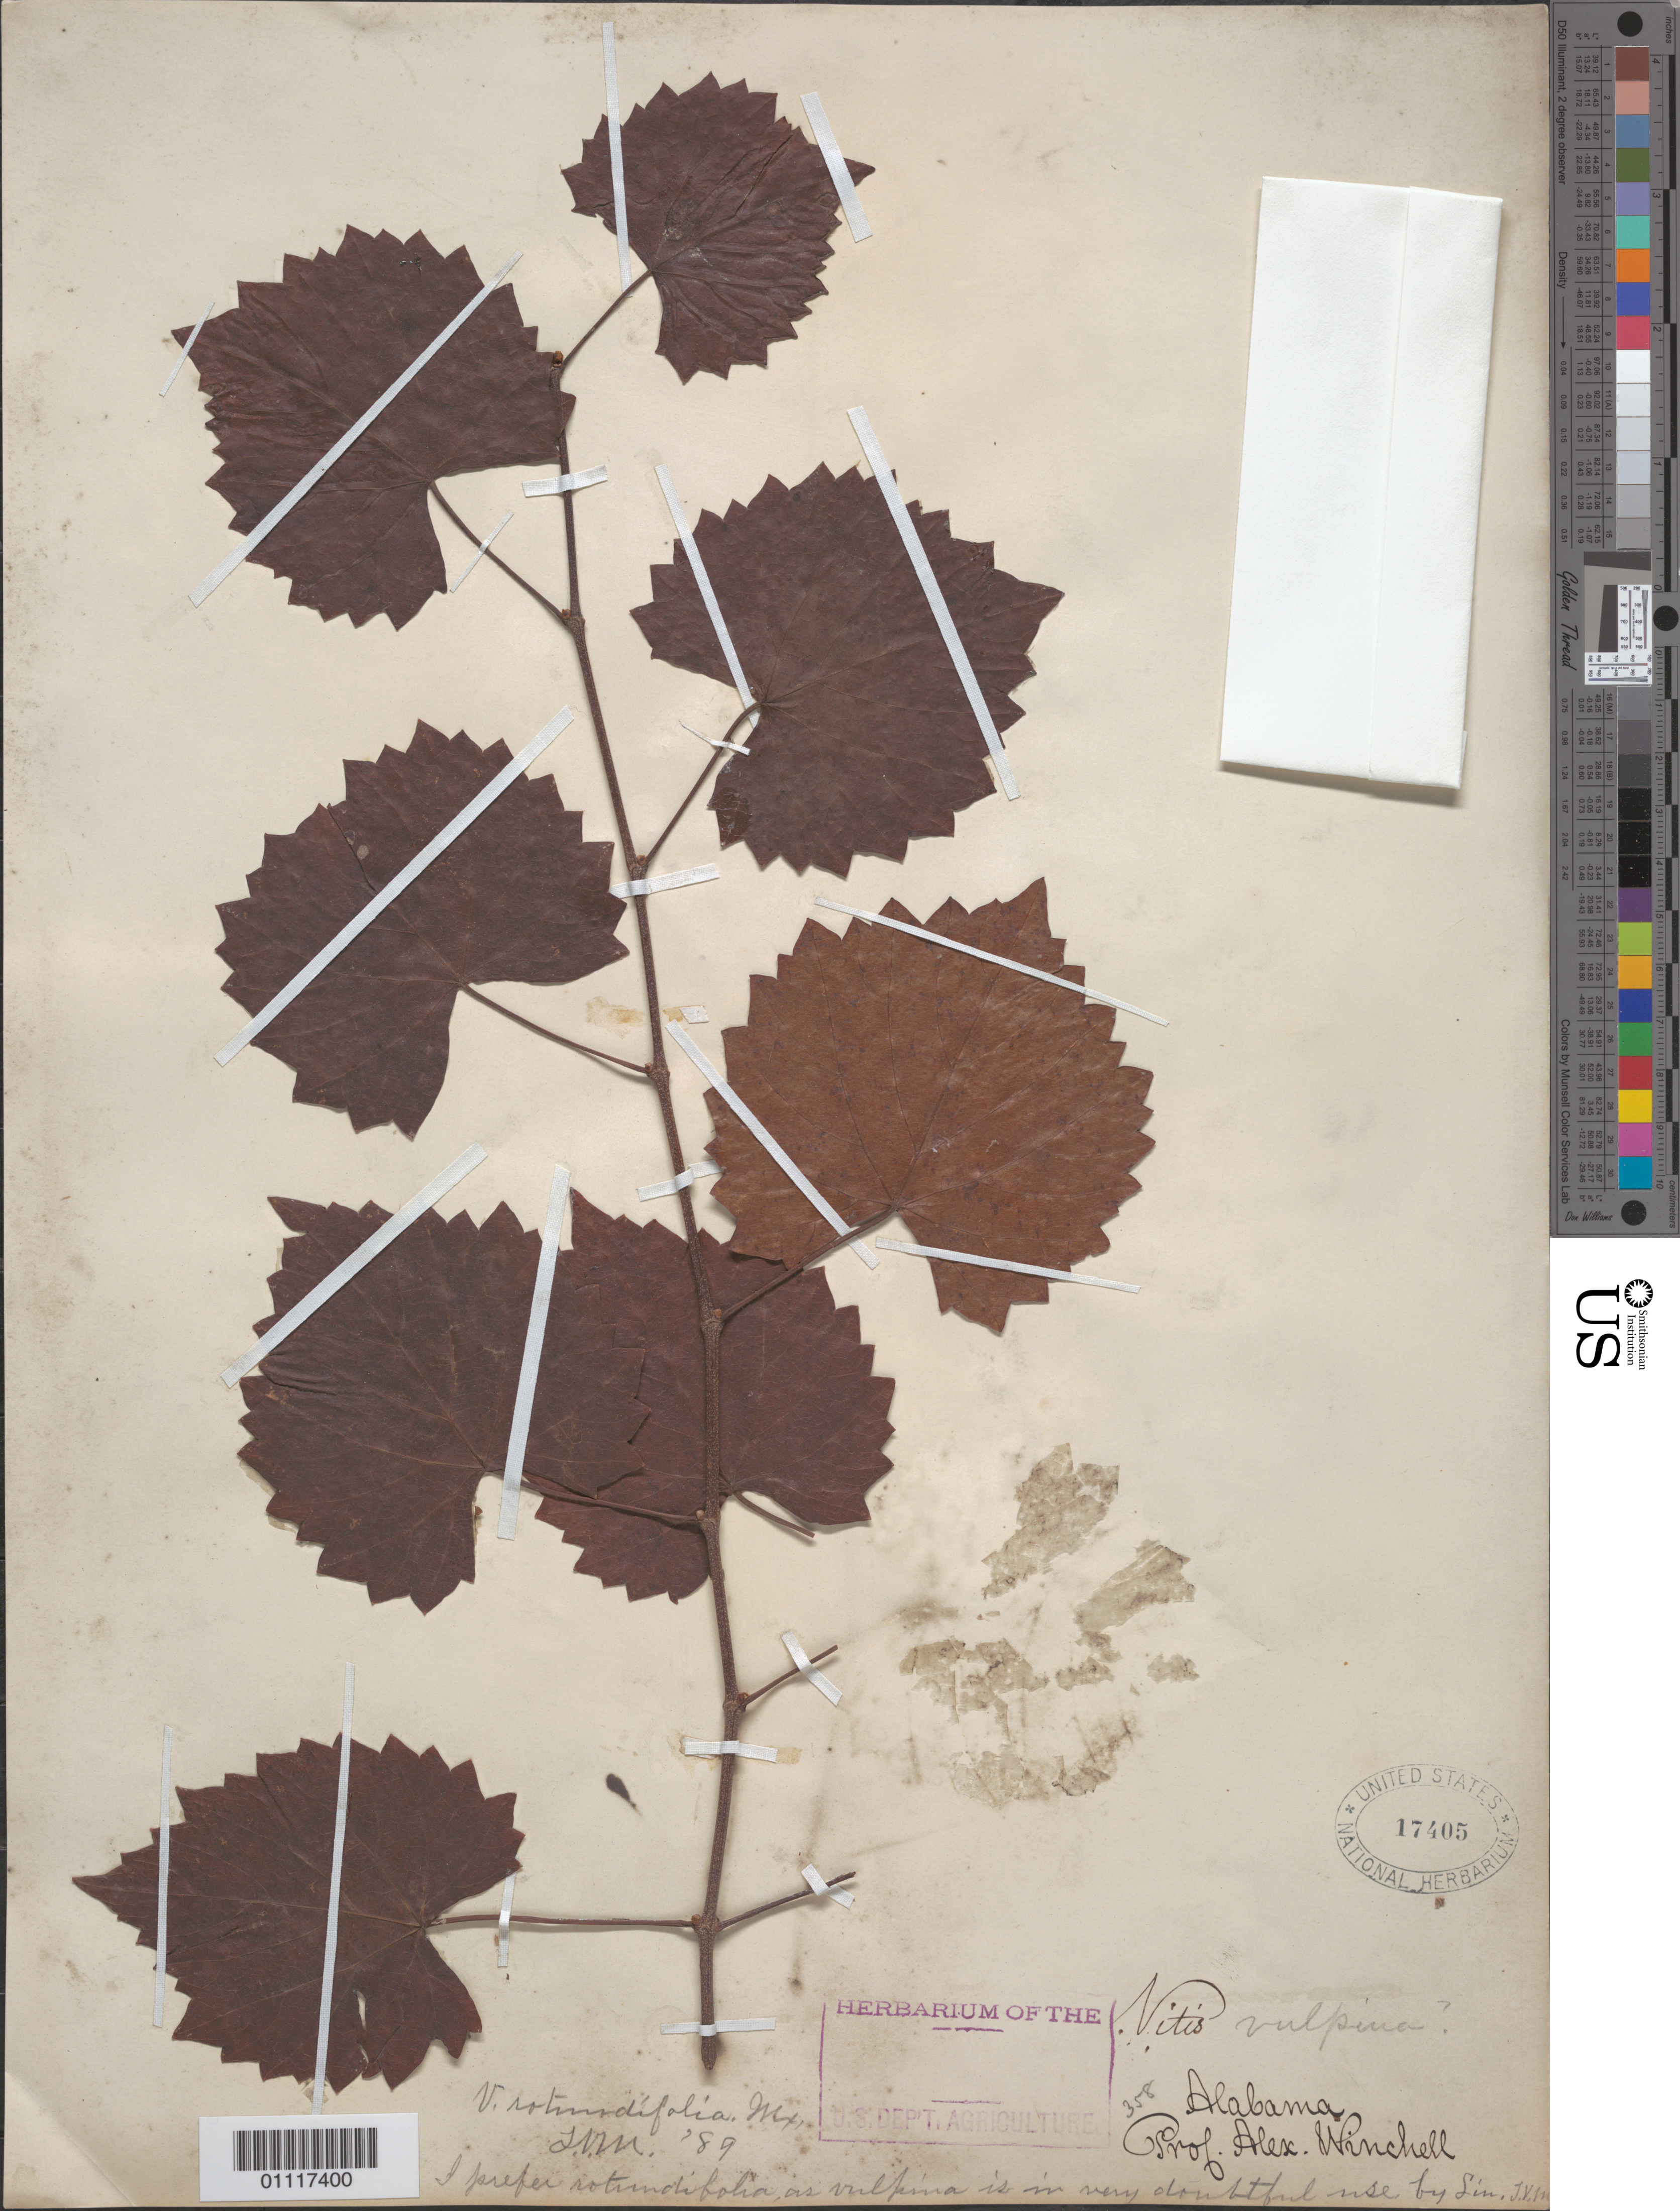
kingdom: Plantae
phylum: Tracheophyta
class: Magnoliopsida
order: Vitales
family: Vitaceae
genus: Vitis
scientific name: Vitis rotundifolia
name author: Michx.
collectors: A. Winchell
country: United States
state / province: Alabama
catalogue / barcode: US 17405